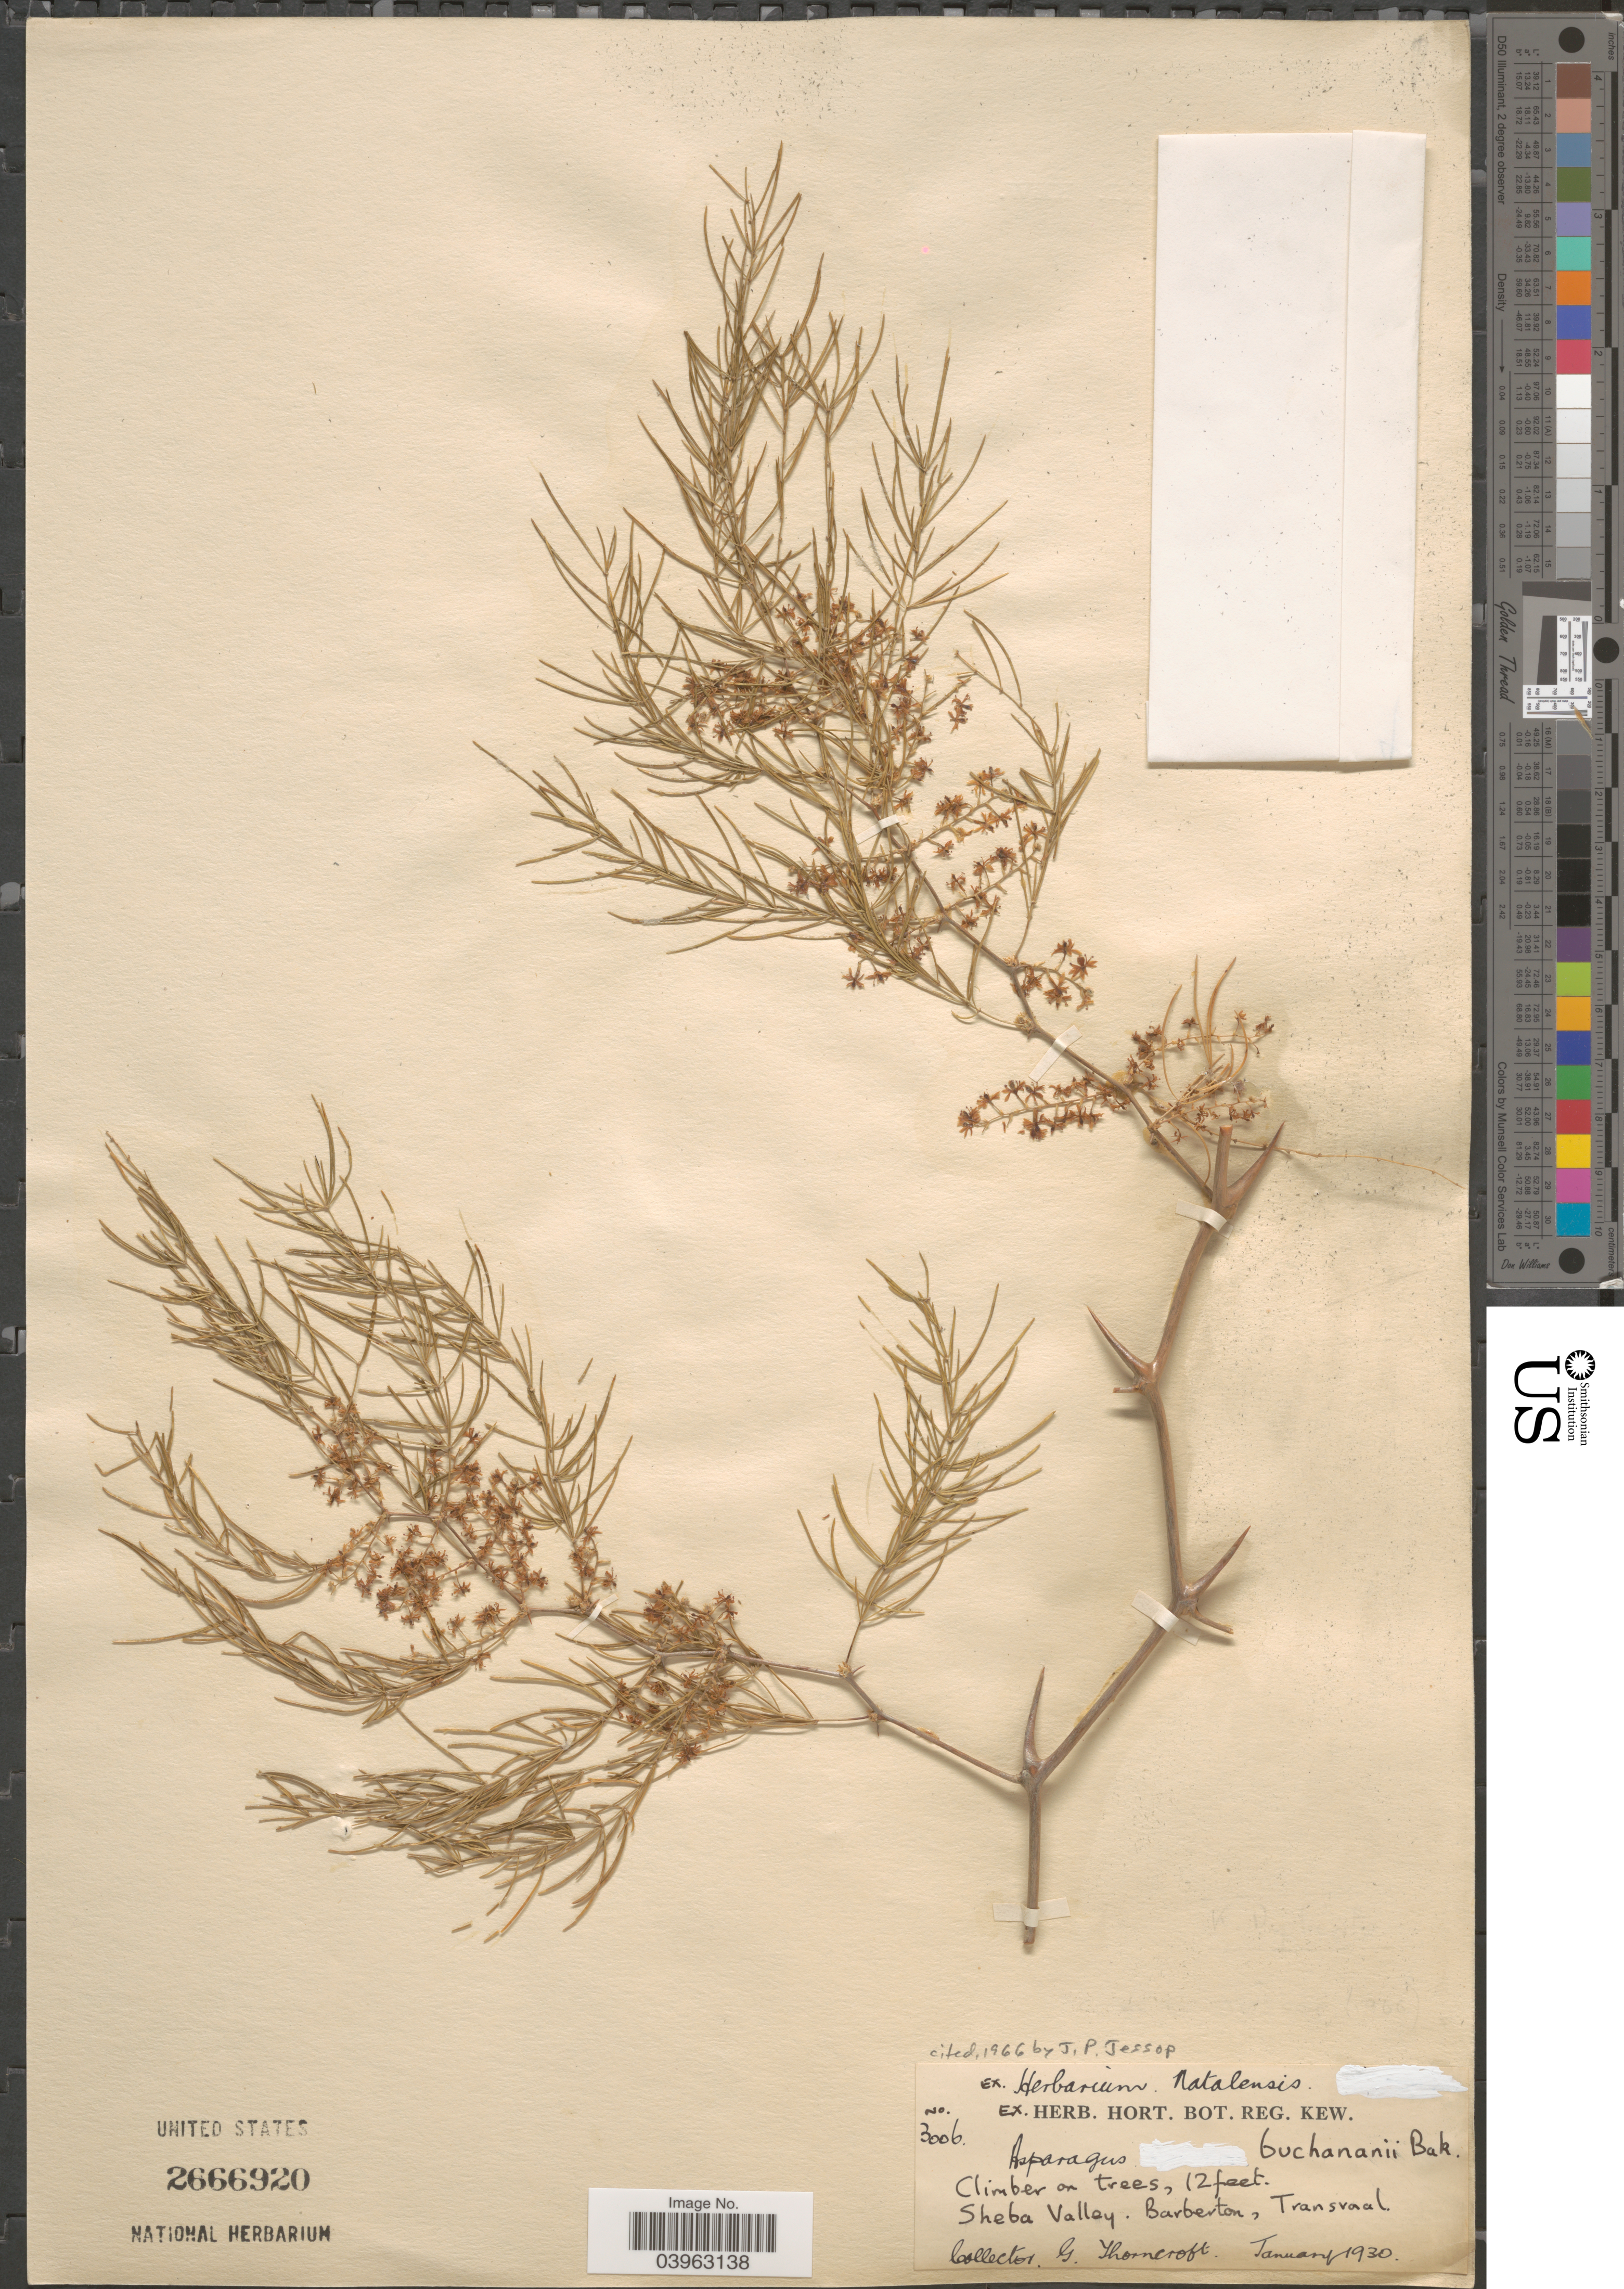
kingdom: Plantae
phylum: Tracheophyta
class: Liliopsida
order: Asparagales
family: Asparagaceae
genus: Asparagus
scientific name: Asparagus buchananii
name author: Baker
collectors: G. Thorncroft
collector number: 3006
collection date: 1930-01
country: South Africa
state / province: KwaZulu-Natal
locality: Sheba Valley. Barberton, Transvaal.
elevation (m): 4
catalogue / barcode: US 2666920